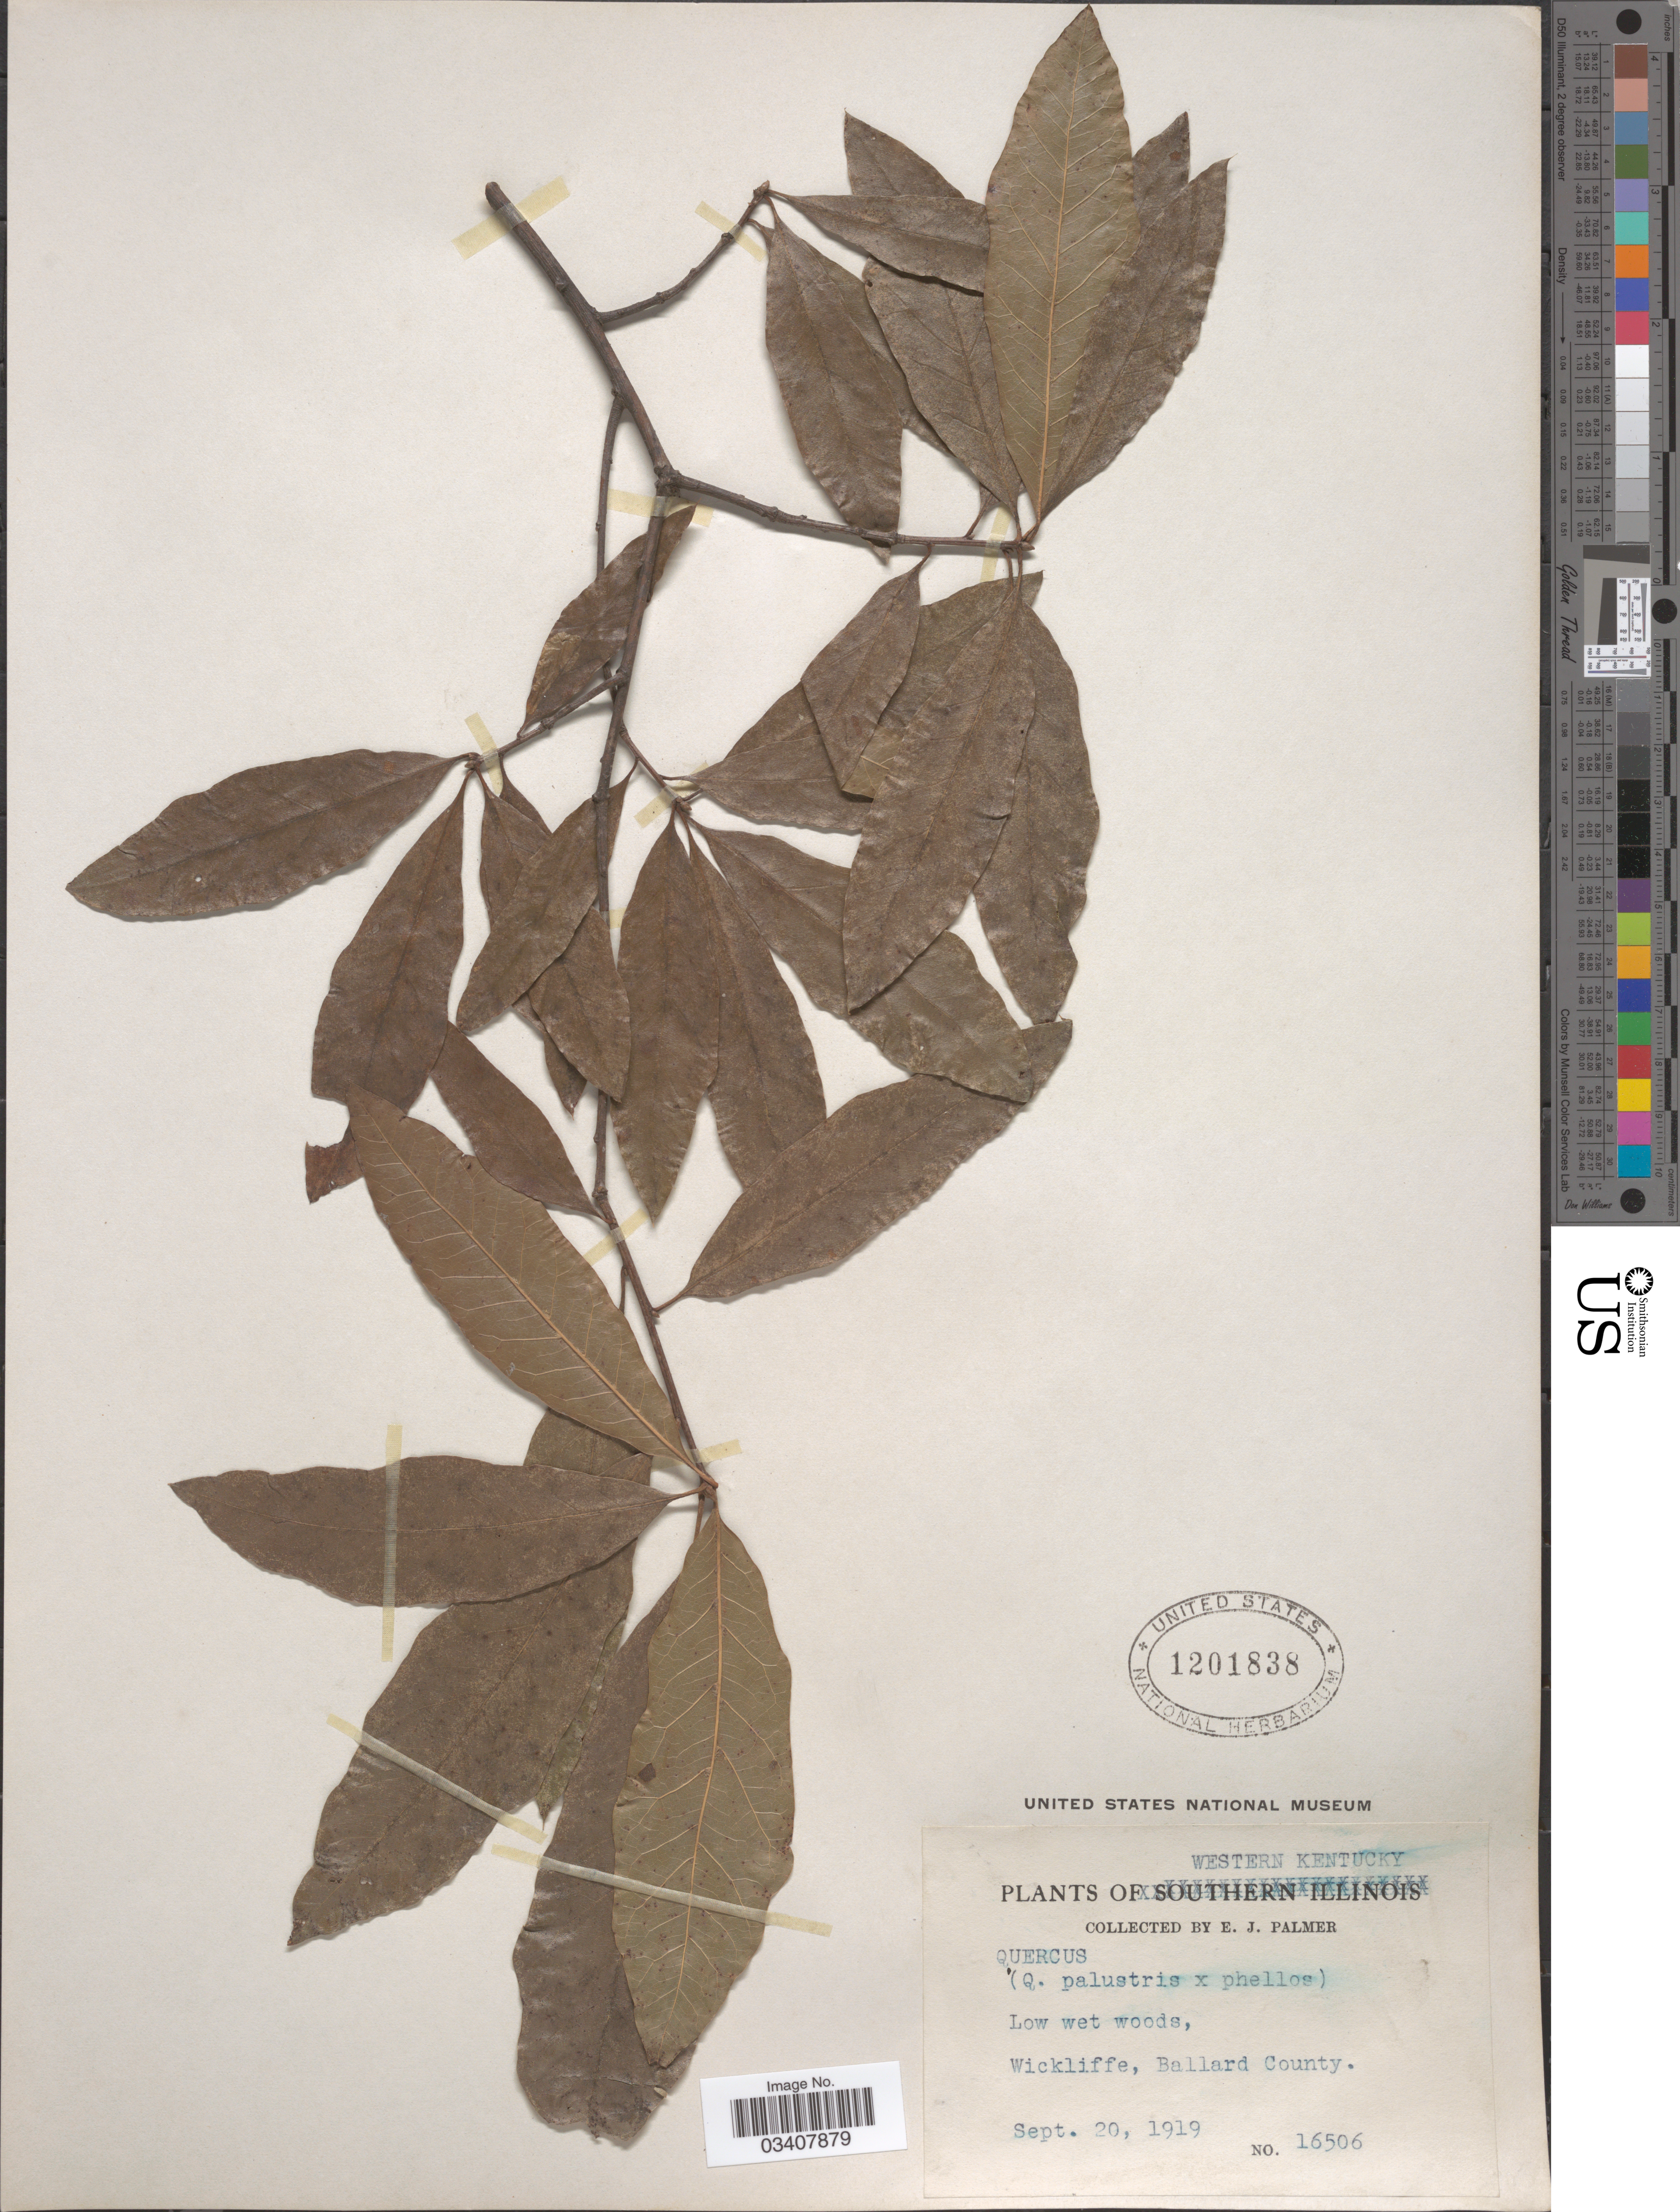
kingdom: Plantae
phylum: Tracheophyta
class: Magnoliopsida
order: Fagales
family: Fagaceae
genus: Quercus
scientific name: Quercus palustris x Q. phellos L.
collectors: E. J. Palmer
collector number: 16506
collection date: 1919-09-20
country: United States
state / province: Kentucky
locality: Western Kentucky. Low wet woods, Wickliffe, Ballard County.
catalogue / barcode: US 1201838